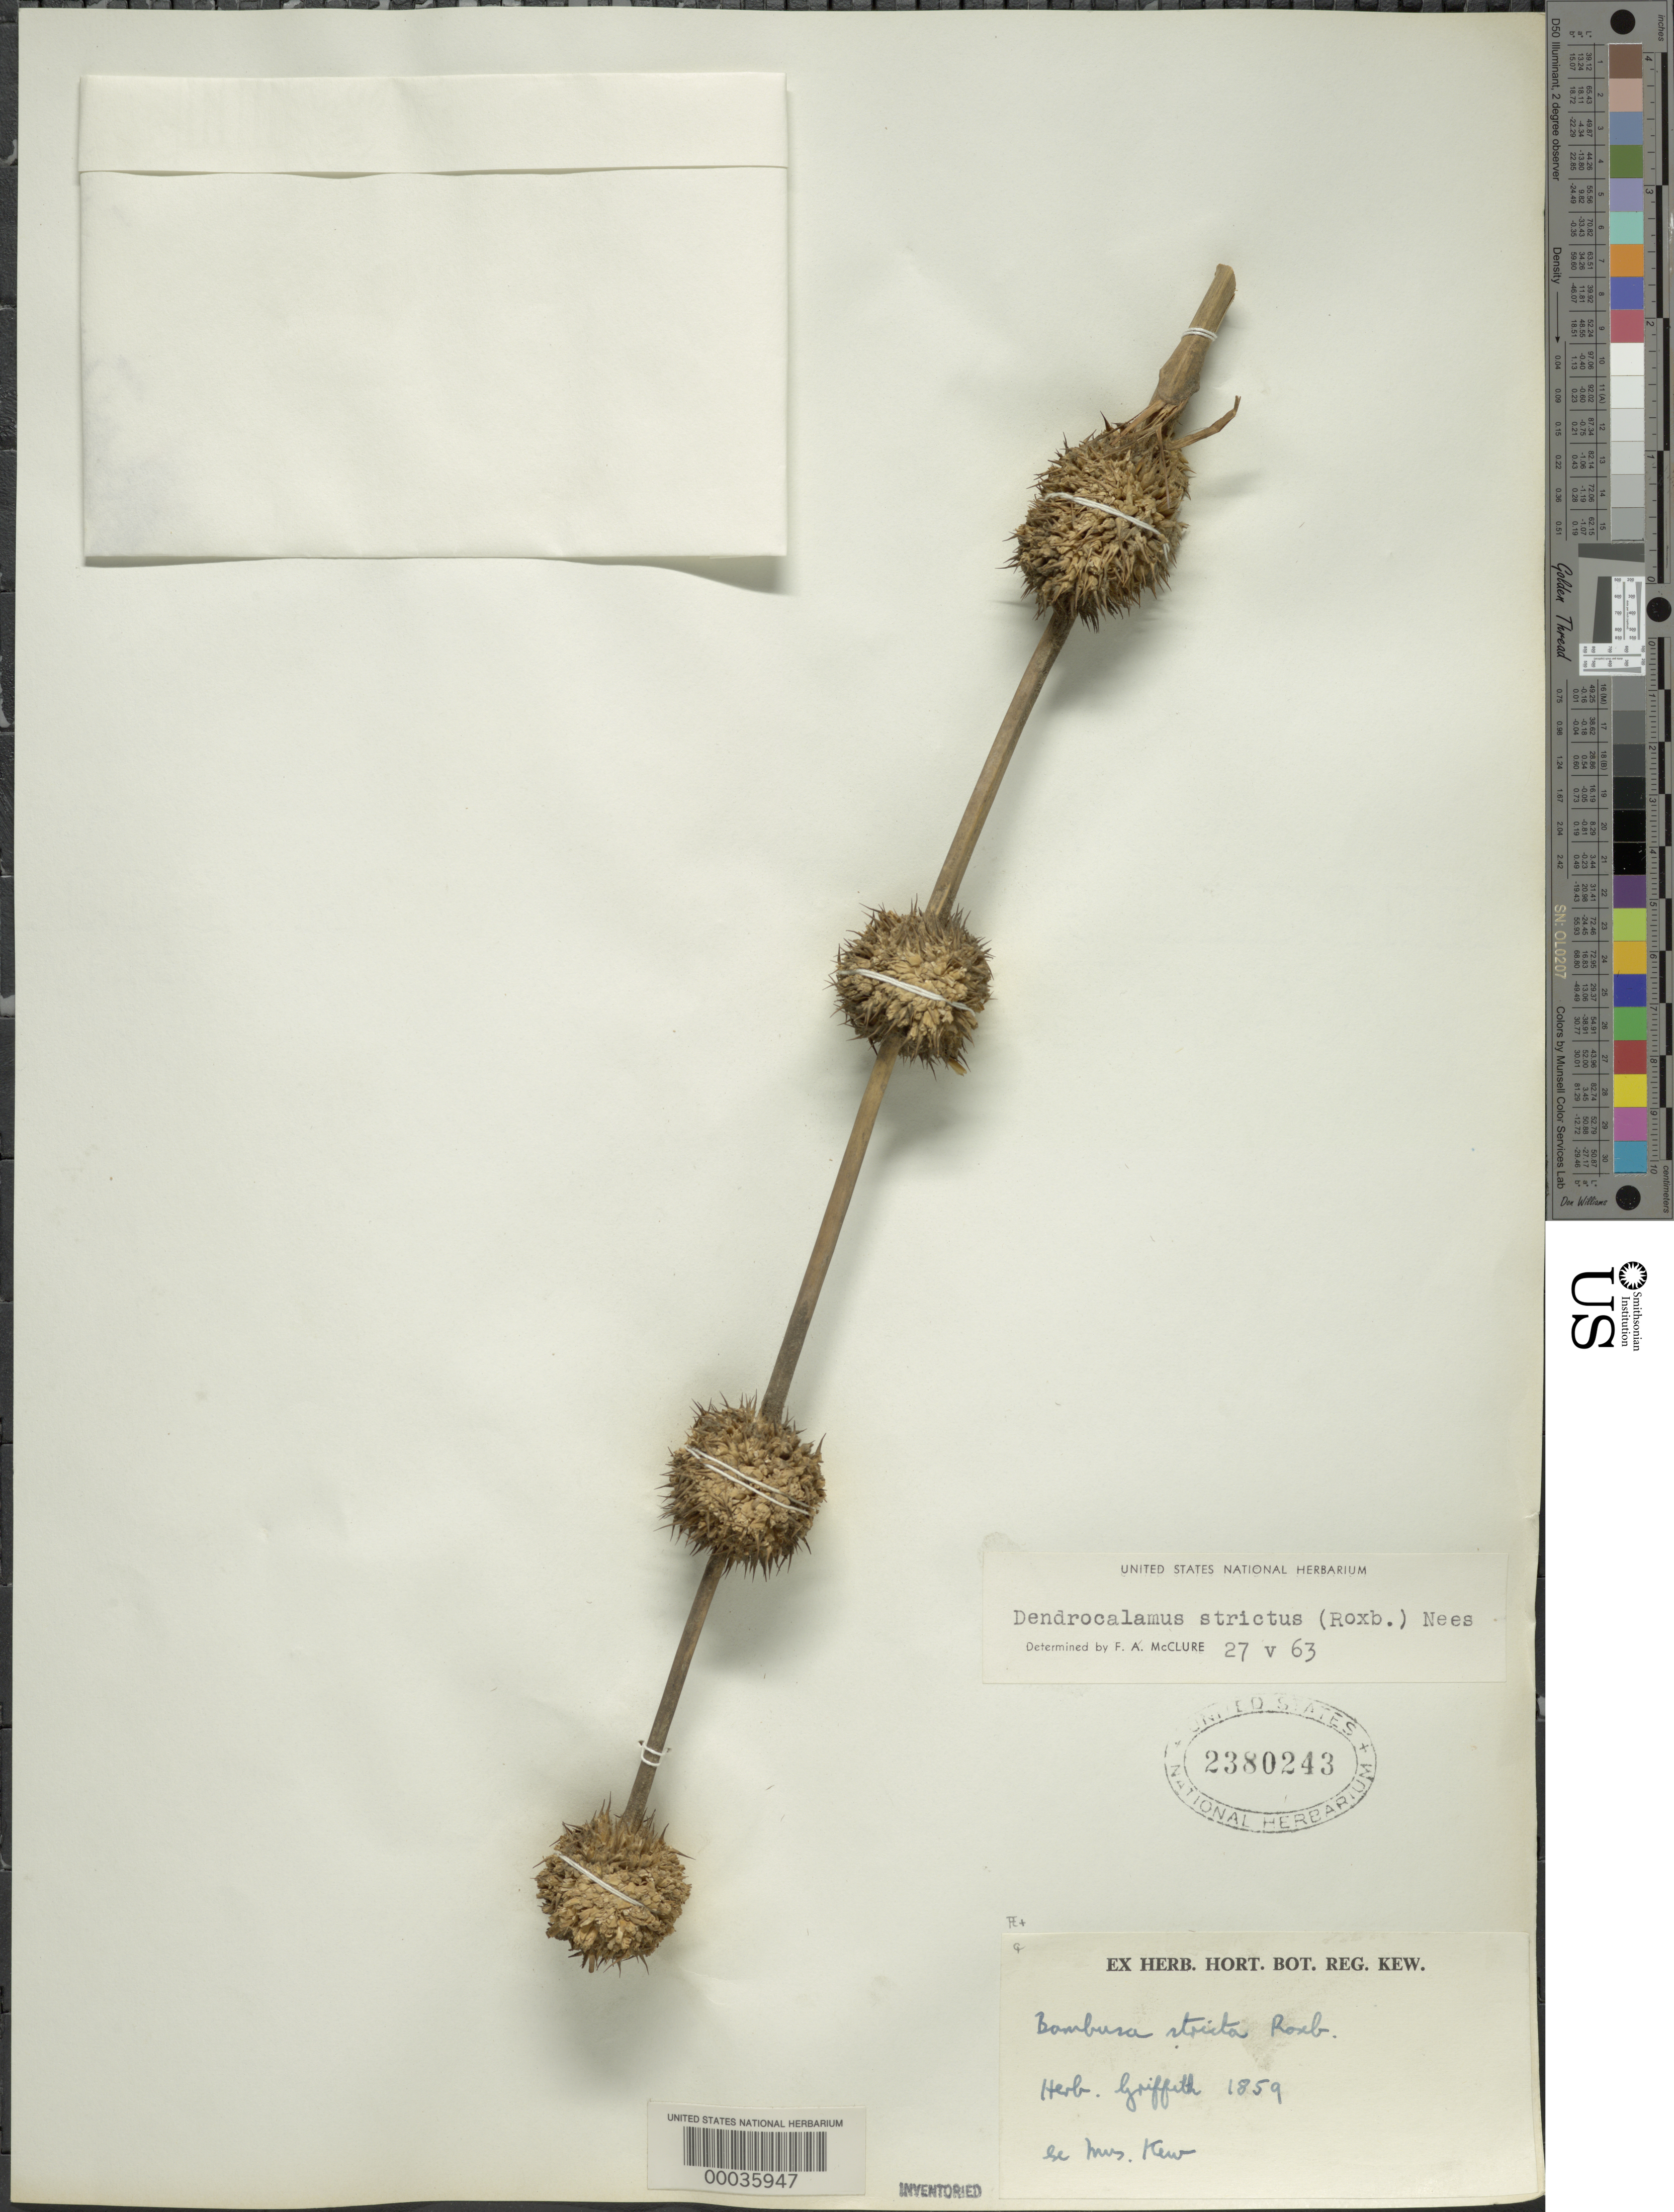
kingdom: Plantae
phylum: Tracheophyta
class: Liliopsida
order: Poales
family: Poaceae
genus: Dendrocalamus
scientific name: Dendrocalamus strictus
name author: (Roxb.) Nees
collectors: -. Griffith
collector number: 1859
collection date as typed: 1859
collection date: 1859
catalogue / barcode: US 2380243